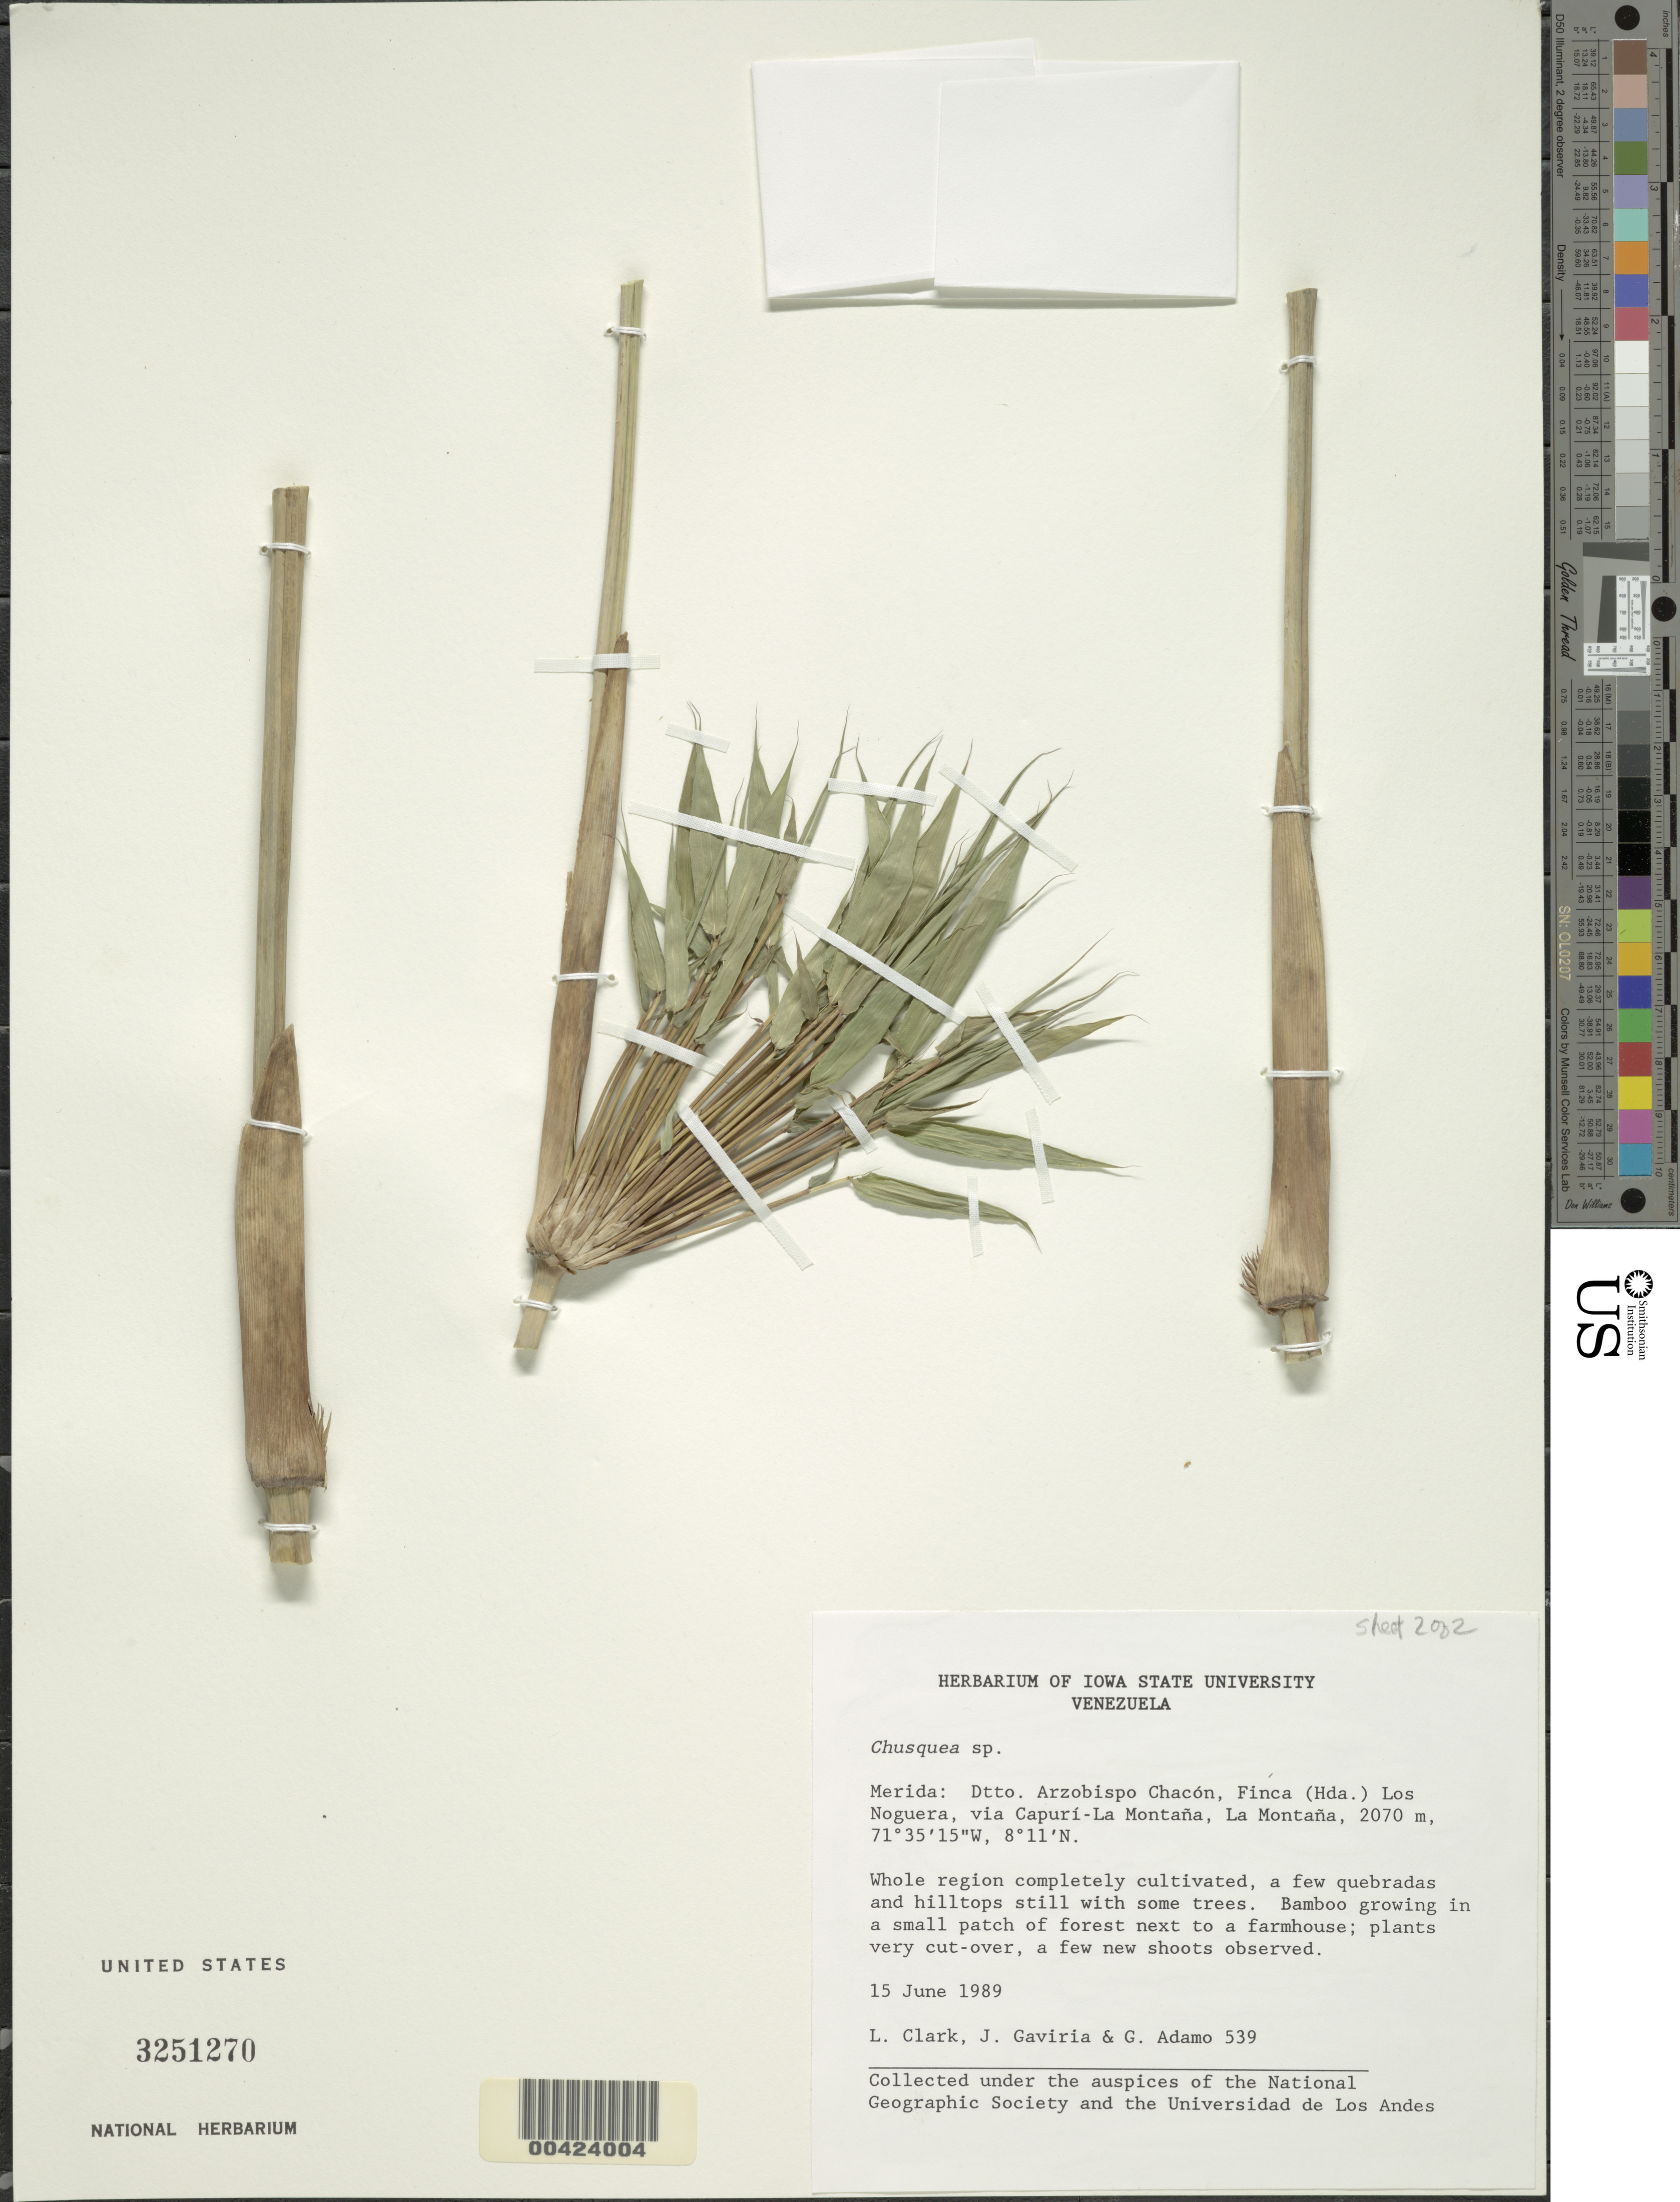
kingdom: Plantae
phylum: Tracheophyta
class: Liliopsida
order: Poales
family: Poaceae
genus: Chusquea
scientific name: Chusquea sp.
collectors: L. G. Clark, J. Gaviria & G. Adamo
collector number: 539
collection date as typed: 15 Jun 1989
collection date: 1989-06-15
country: Venezuela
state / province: Mérida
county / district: Arzobispo Chacón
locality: Finca (hda.) los noguera; via capuri - la montana, la montana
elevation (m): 2070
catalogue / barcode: US 3251270